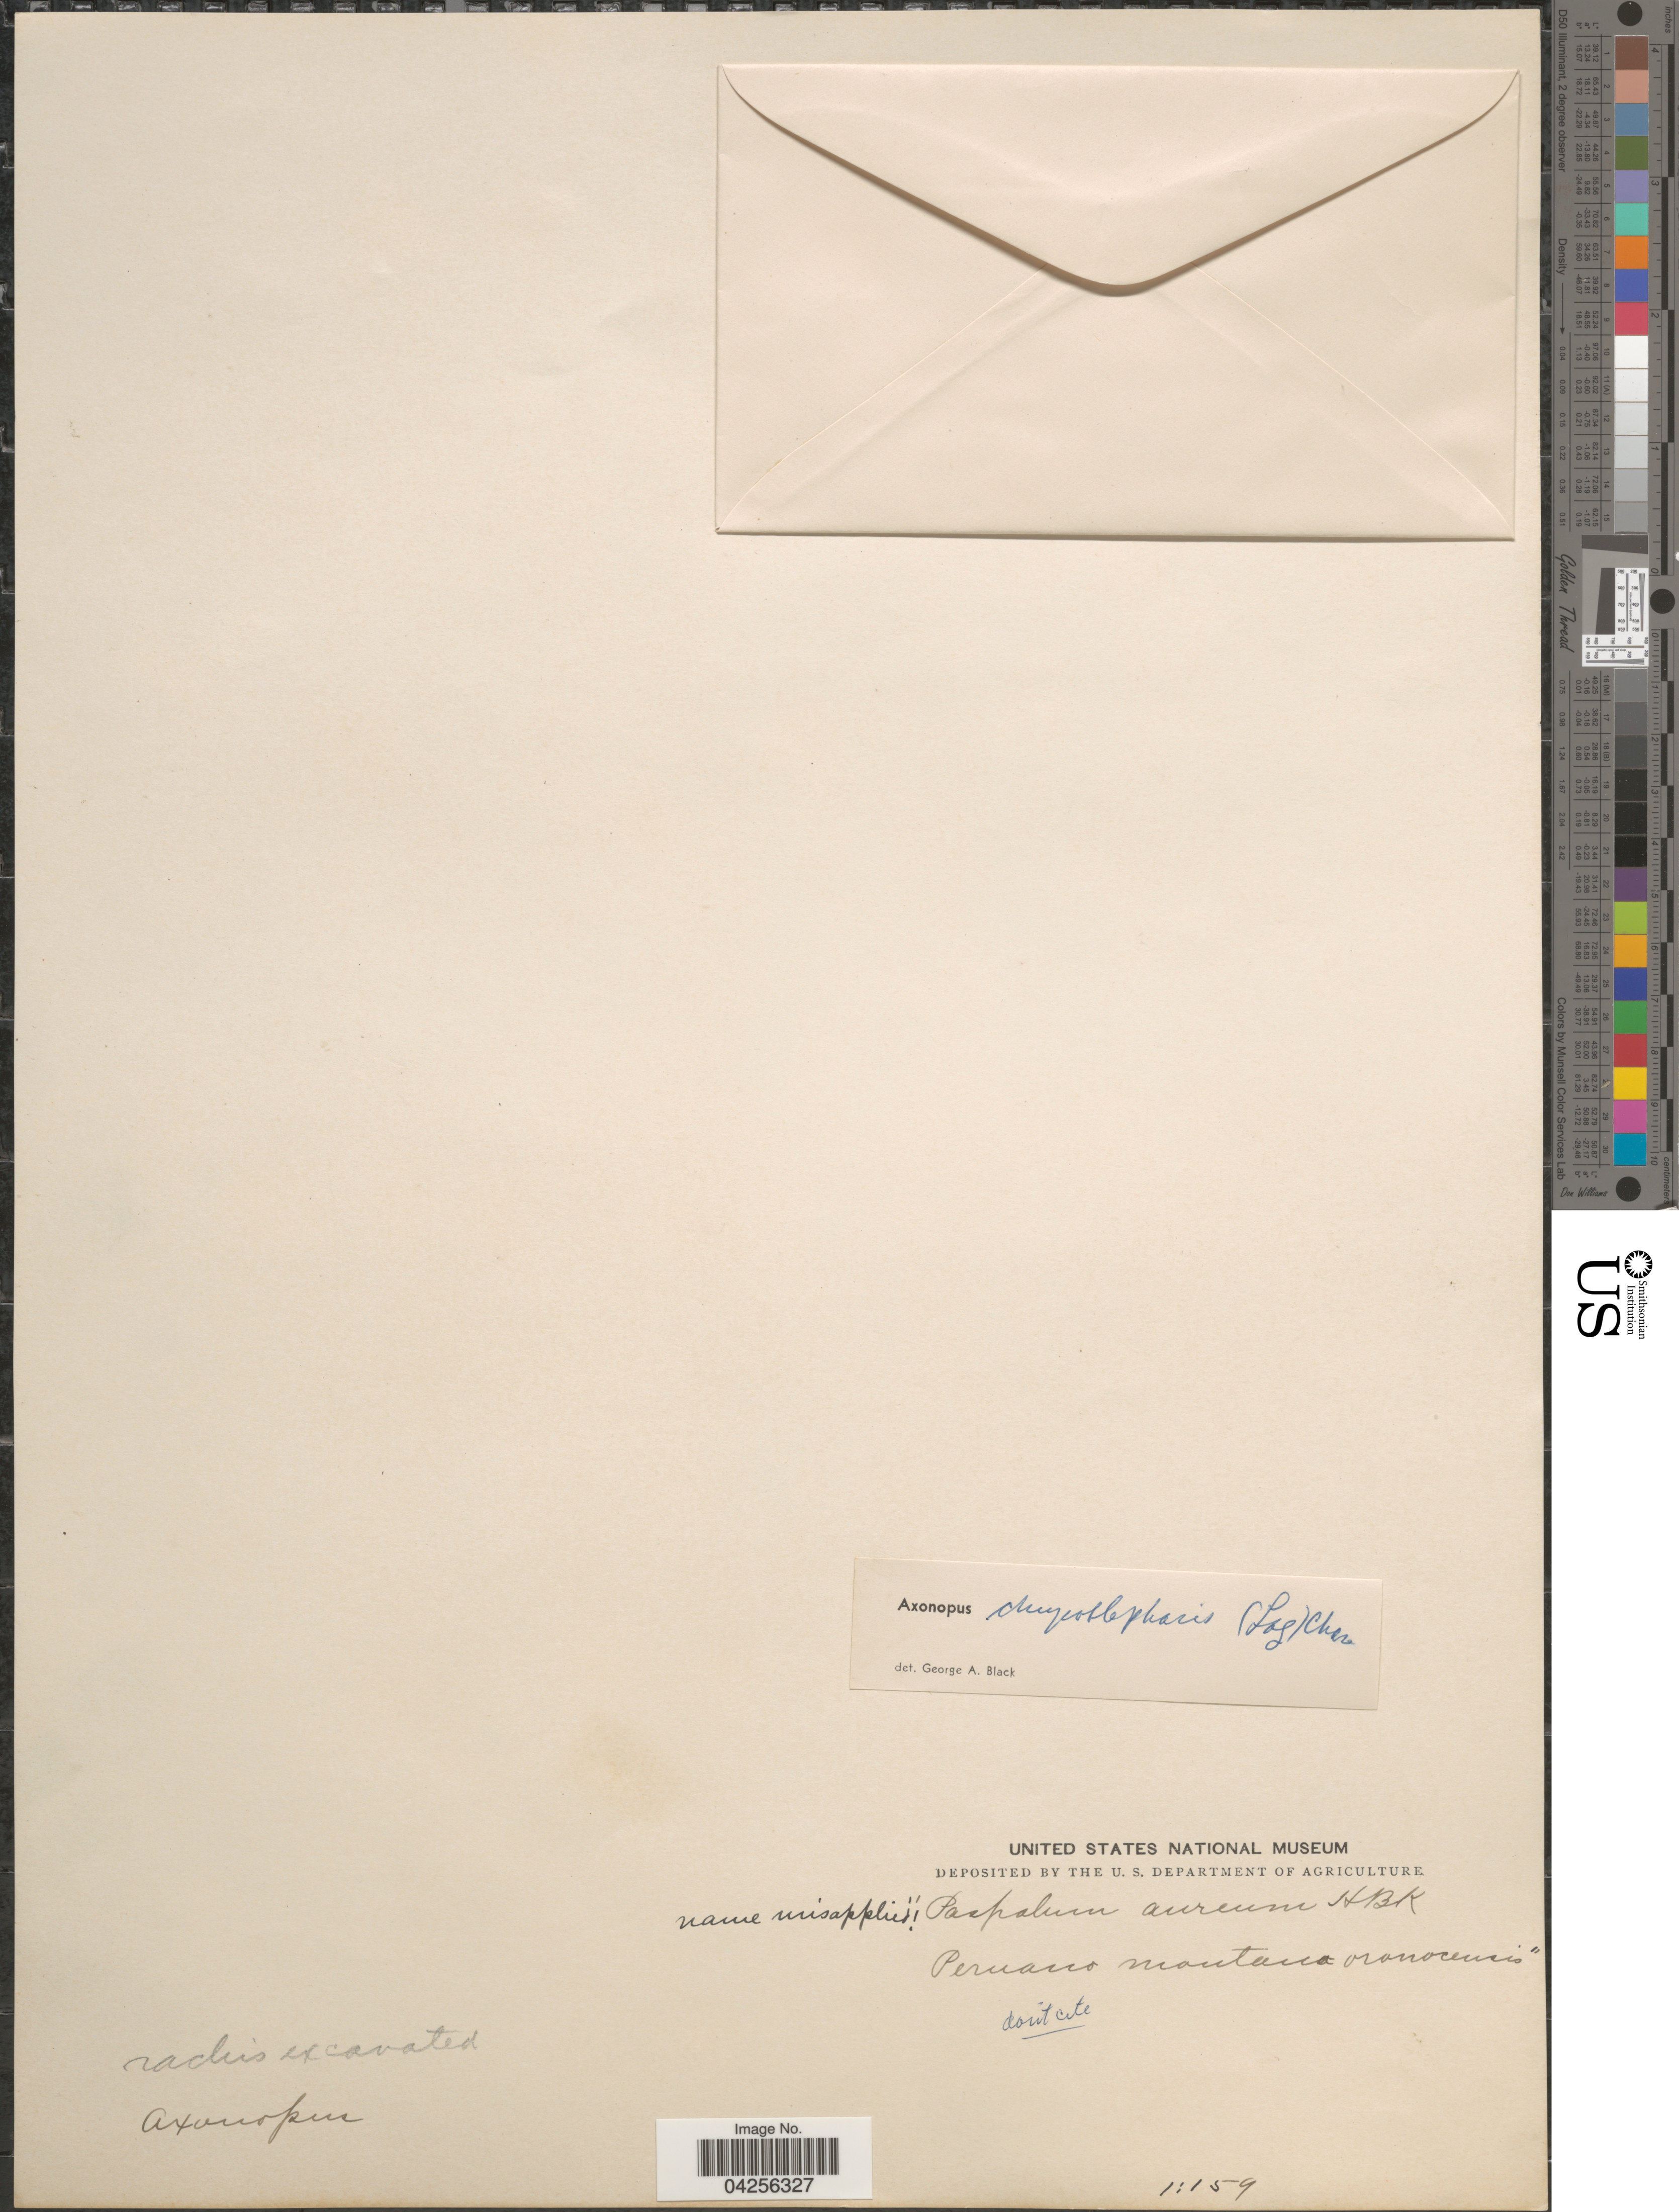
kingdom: Plantae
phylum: Tracheophyta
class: Liliopsida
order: Poales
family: Poaceae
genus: Axonopus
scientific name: Axonopus chrysoblepharis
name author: (Lag.) Chase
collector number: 1:159?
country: Peru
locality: Peruano montana oronocensis.